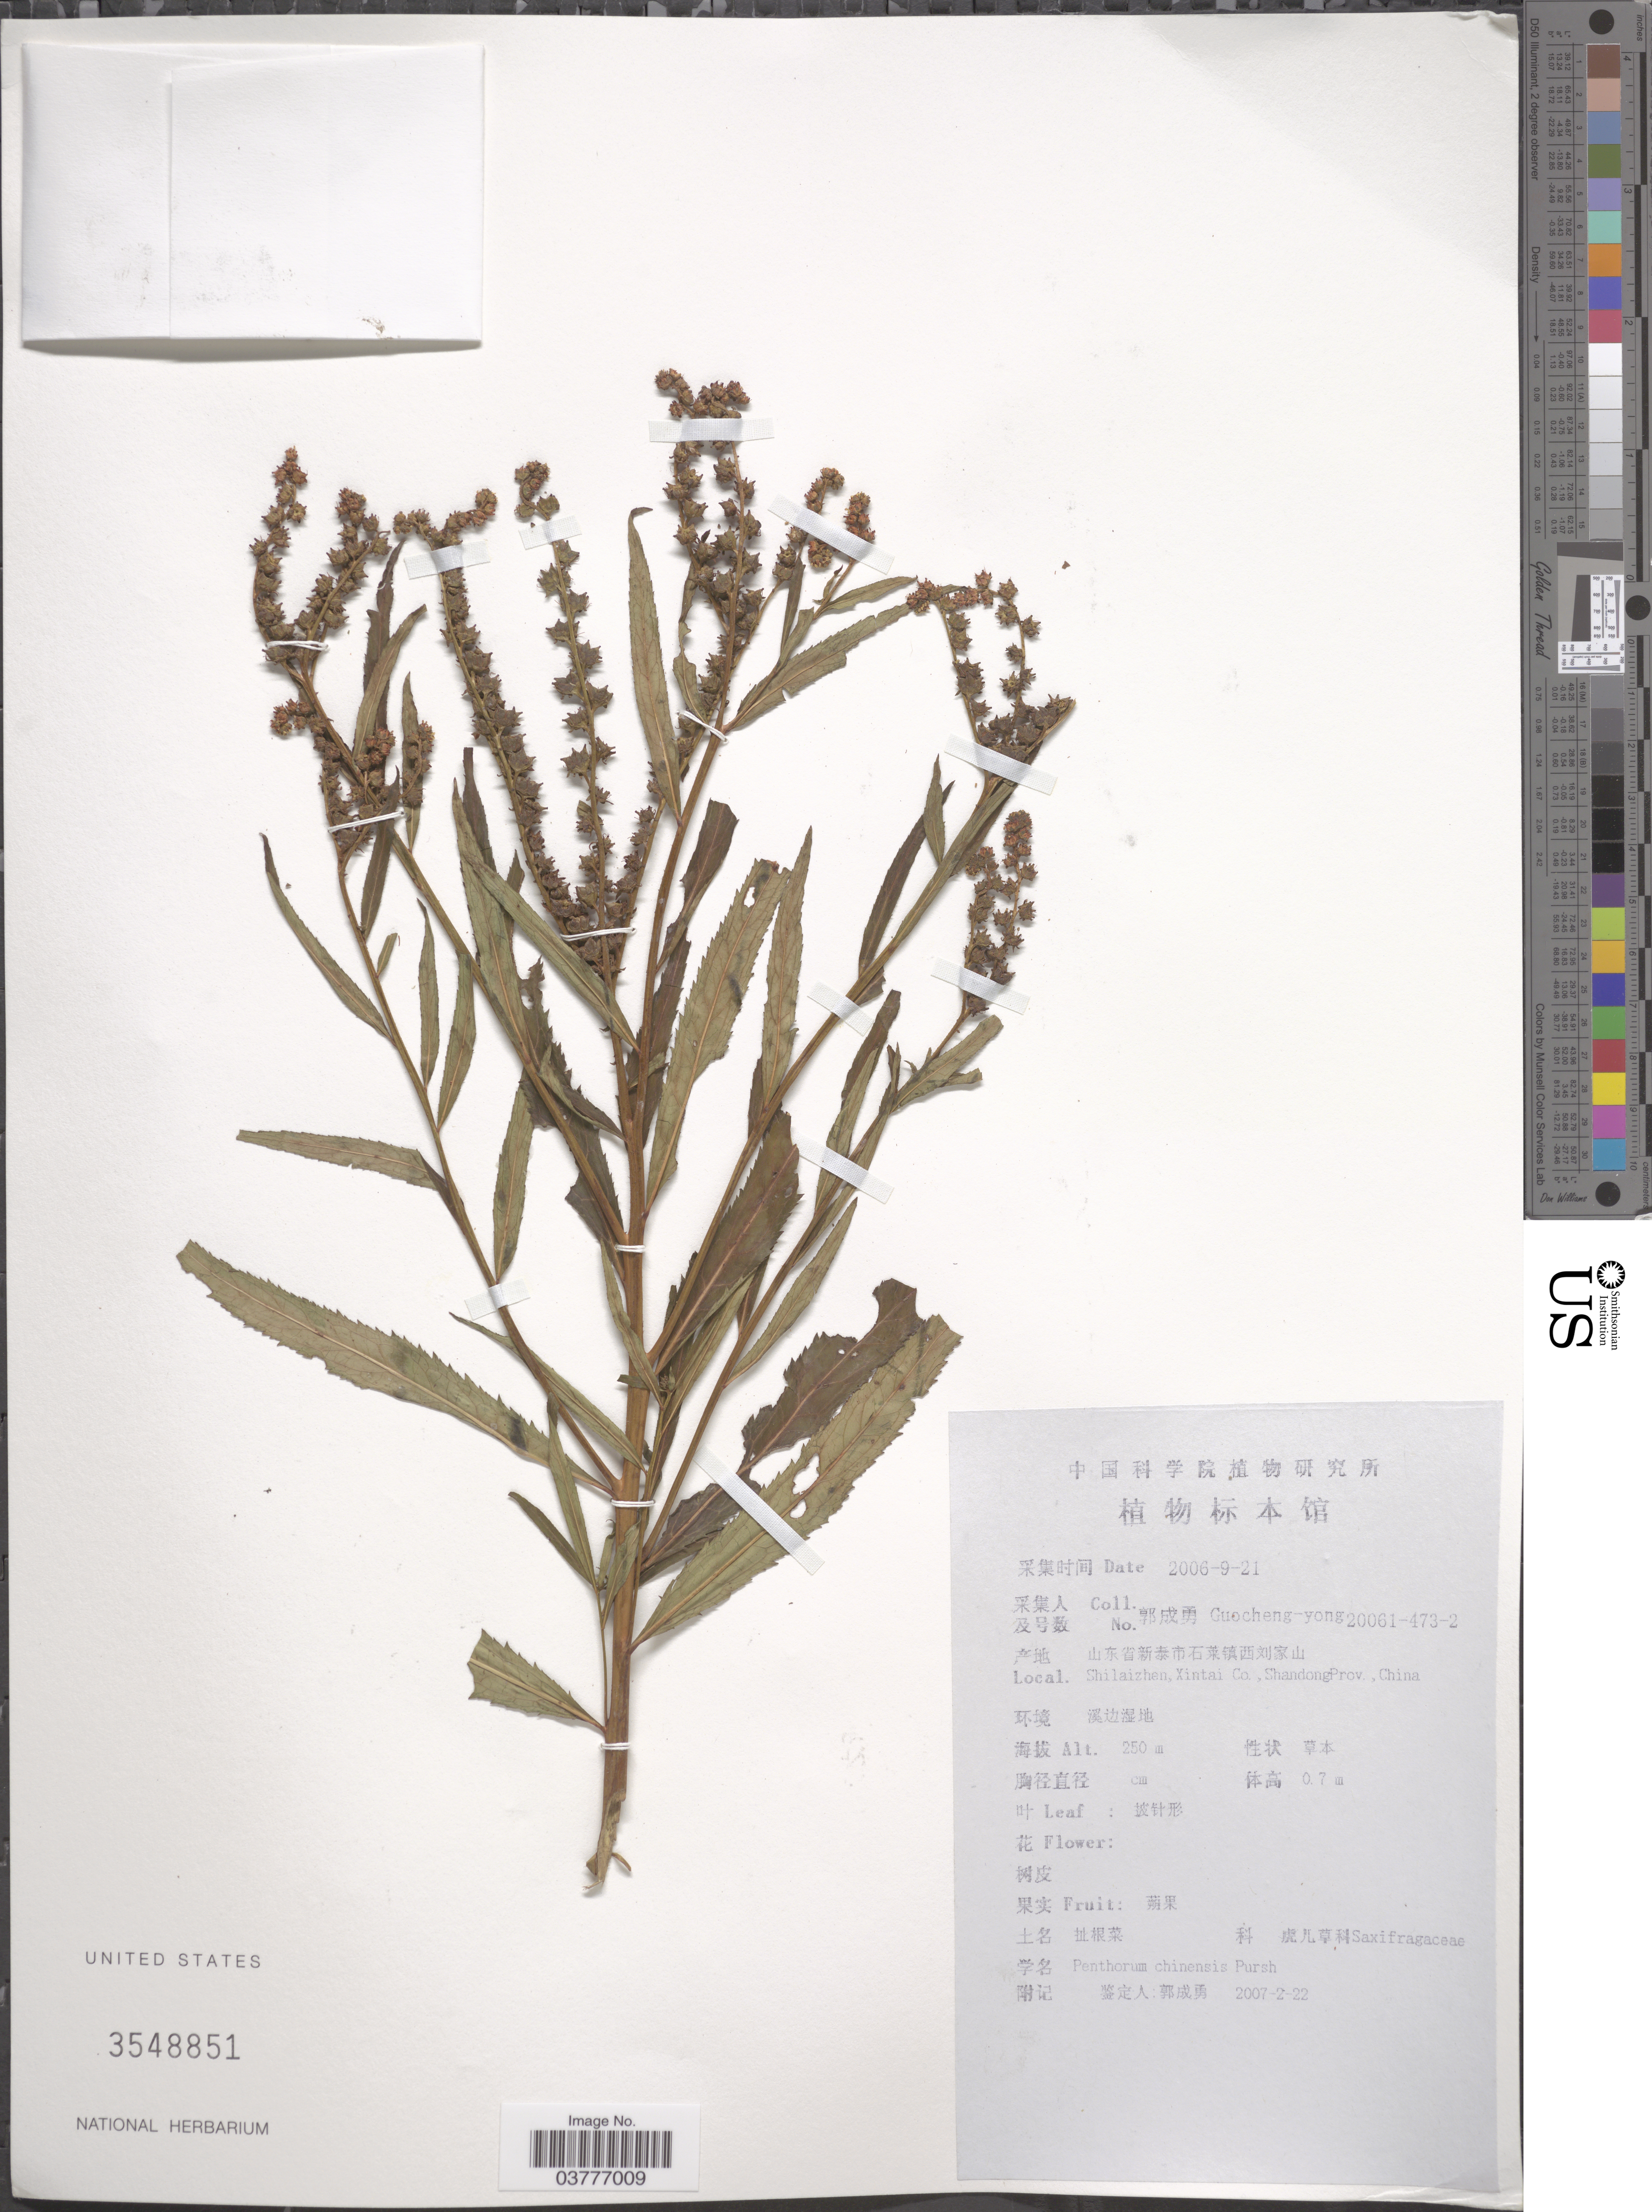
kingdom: Plantae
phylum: Tracheophyta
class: Magnoliopsida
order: Saxifragales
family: Penthoraceae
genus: Penthorum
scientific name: Penthorum chinense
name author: Pursh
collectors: Guo cheng-yong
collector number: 20061-473-2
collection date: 2006-09-21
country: China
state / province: Shandong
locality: Shilaizhen, Xintai Co.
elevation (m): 250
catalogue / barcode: US 3548851